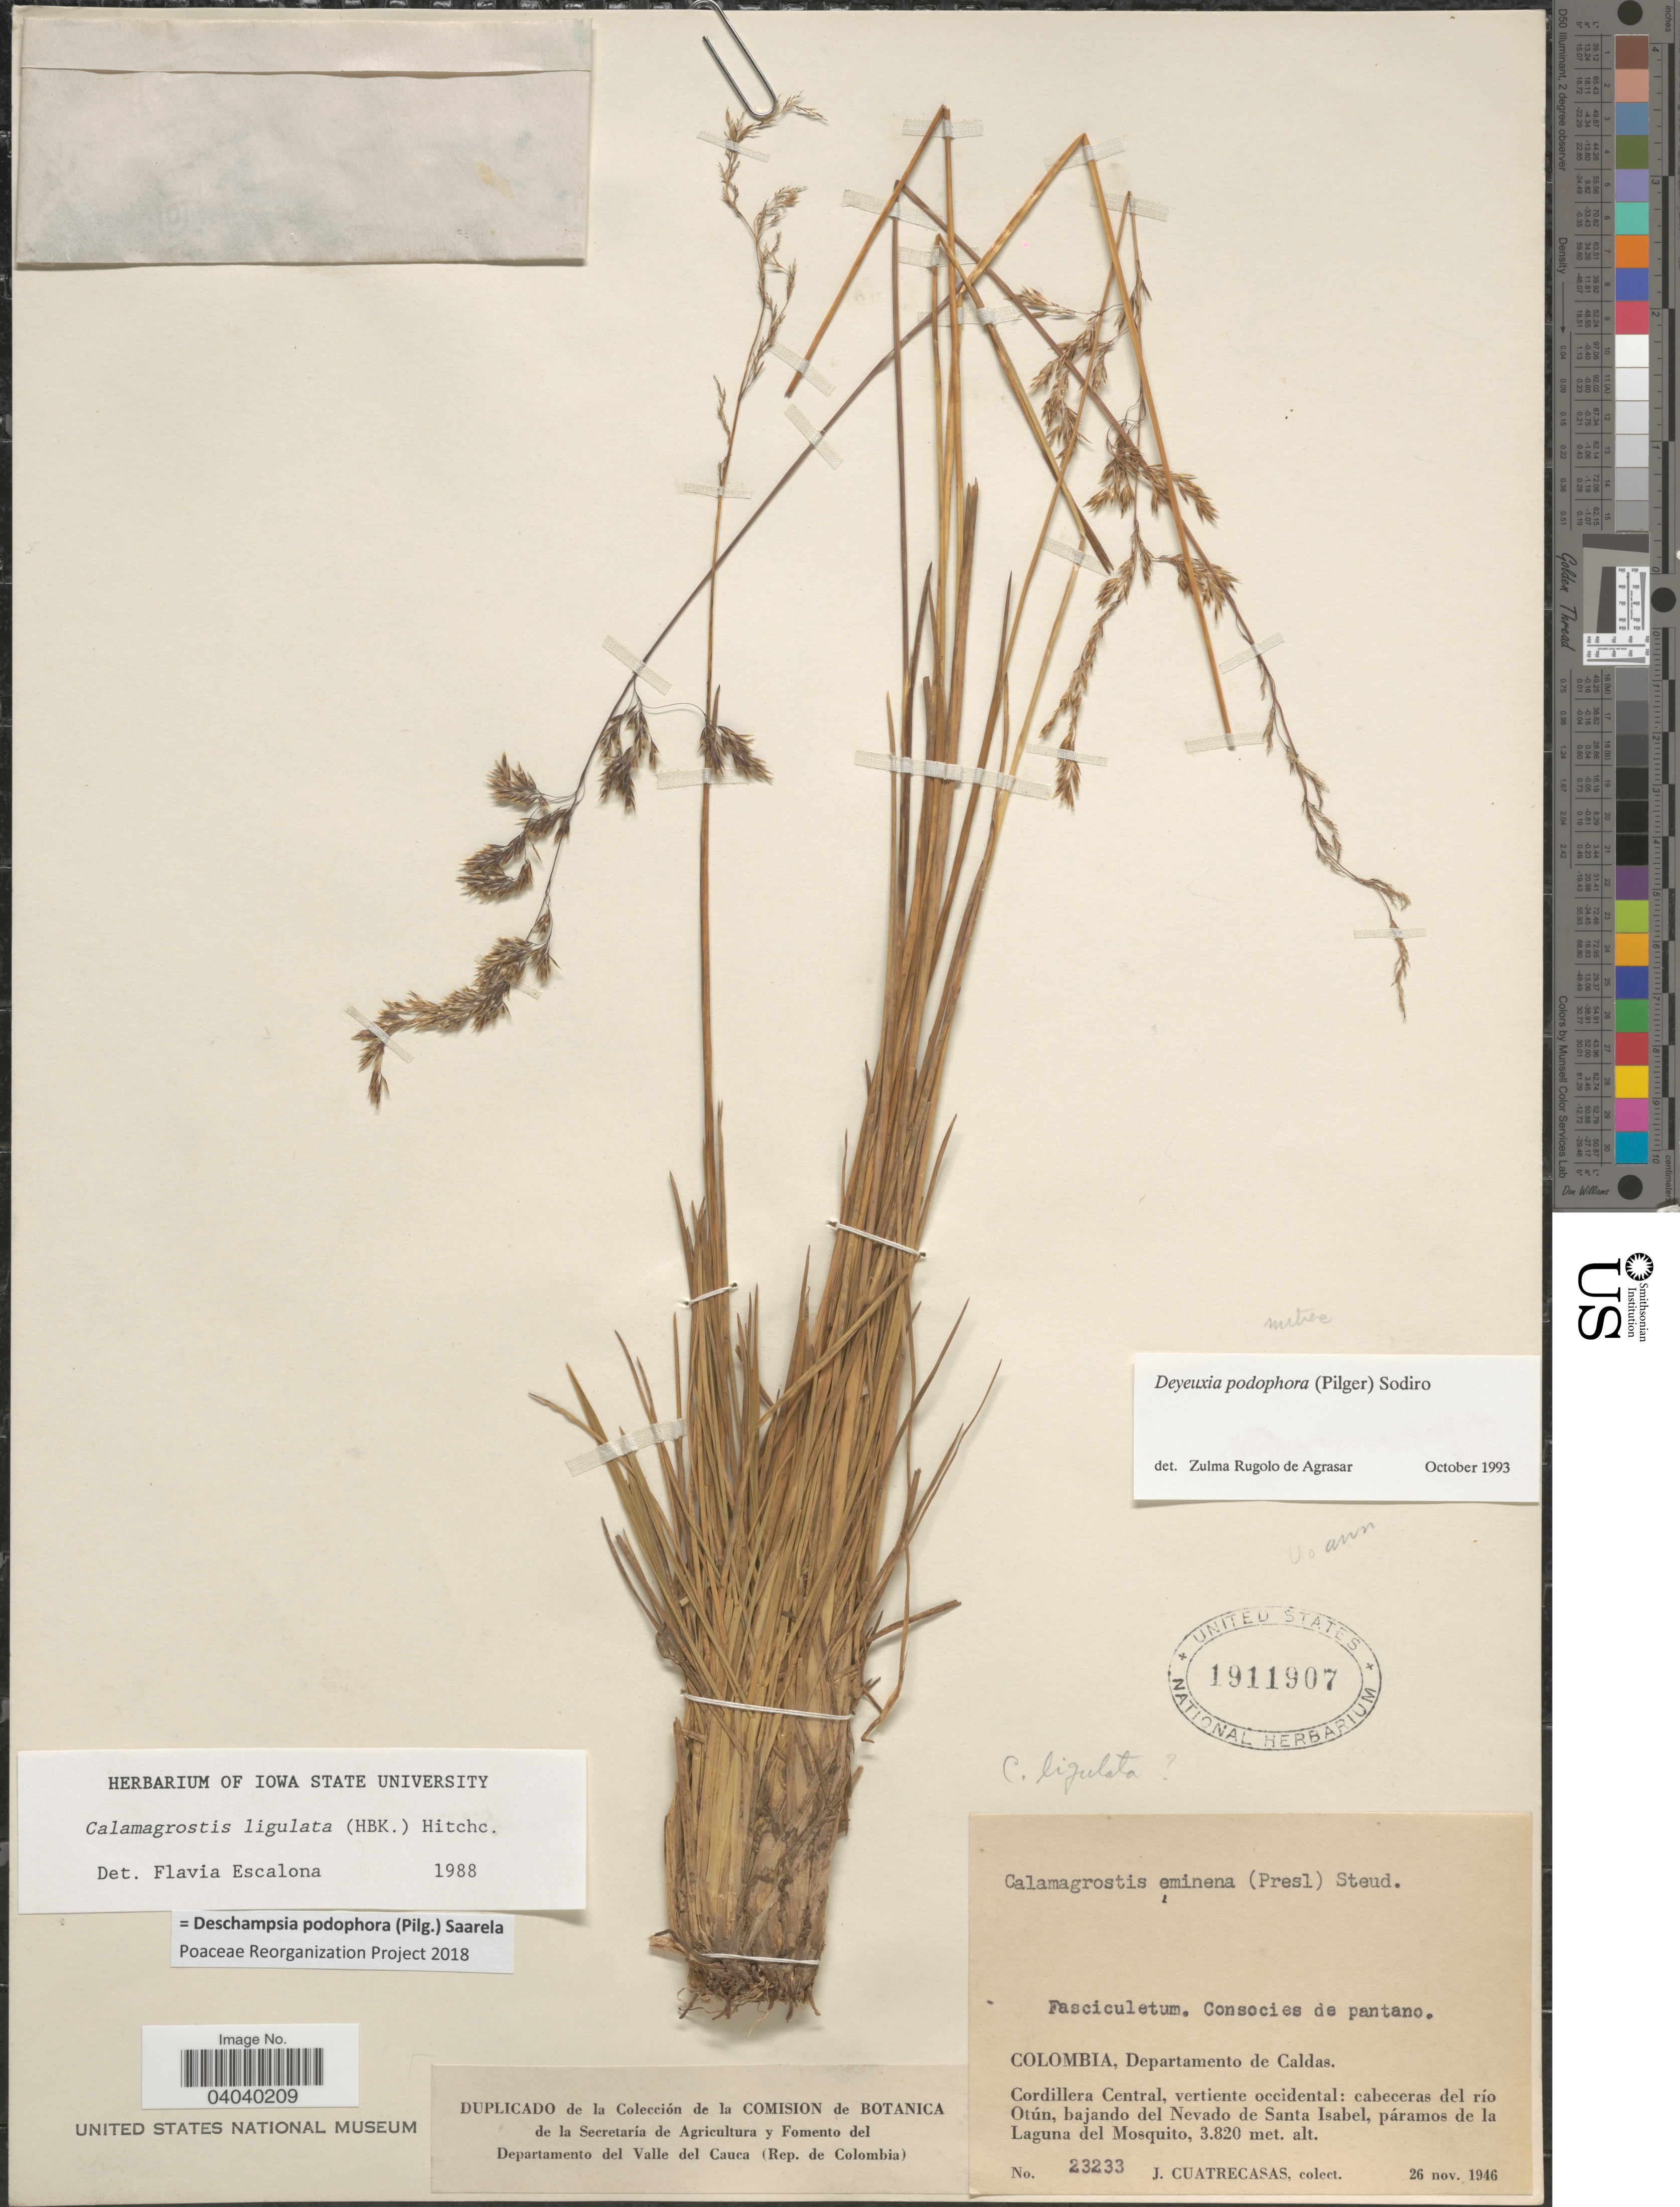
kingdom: Plantae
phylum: Tracheophyta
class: Liliopsida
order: Poales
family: Poaceae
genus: Deschampsia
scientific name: Deschampsia podophora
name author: (Pilg.) Saarela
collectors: J. Cuatrecasas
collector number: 23233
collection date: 1946-11-26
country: Colombia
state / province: Caldas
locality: Departamento de Caldas. Cordillera Central, vertiente occidental: cabeceras del río Otún, bajando del Nevado de Santa Isabel, páramos de la Laguna del Mosquito.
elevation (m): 3820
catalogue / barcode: US 1911907